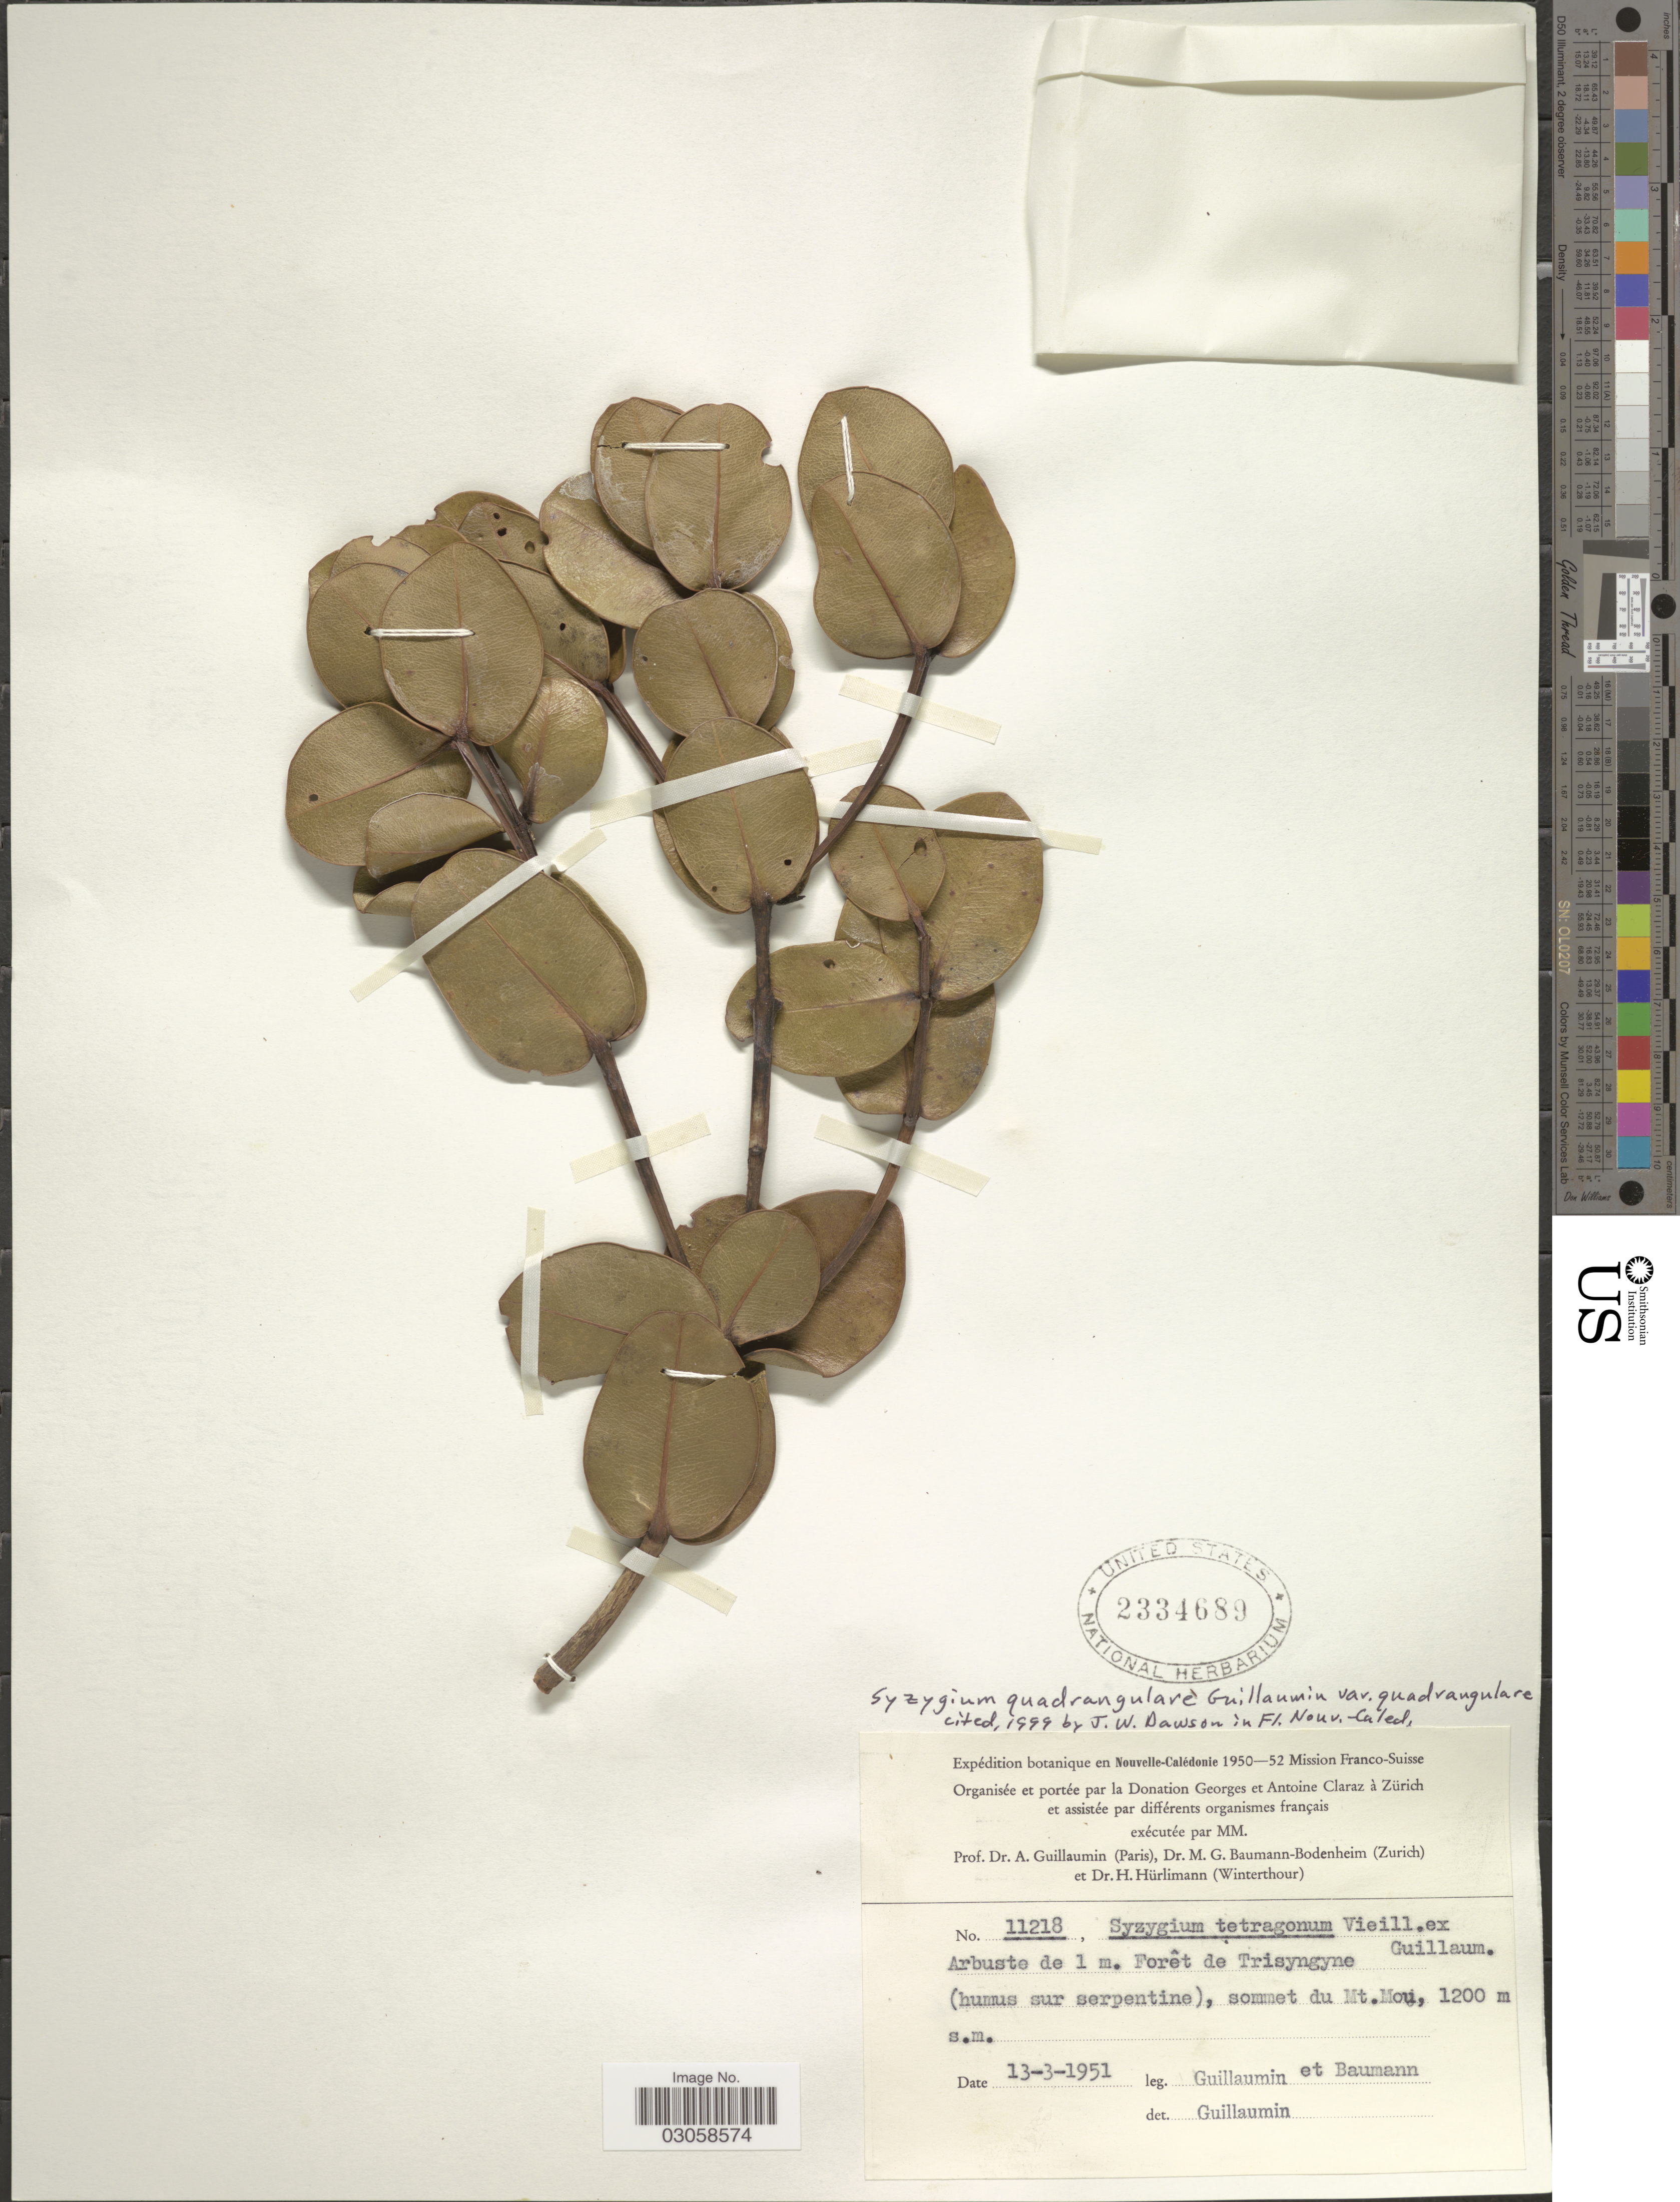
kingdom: Plantae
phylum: Tracheophyta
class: Magnoliopsida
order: Myrtales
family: Myrtaceae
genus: Syzygium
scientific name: Syzygium quadrangulatum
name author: (A. Gray) Merr. & L.M. Perry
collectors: A. Guillaumin & M. G. Baumann-Bodenheim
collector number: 11218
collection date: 1951-03-13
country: New Caledonia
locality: Nouvelle-Calédonie. Forêt de Trisyngyne (humus sur serpentine), sommet du Mt. Mou.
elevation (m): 1200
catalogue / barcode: US 2334689